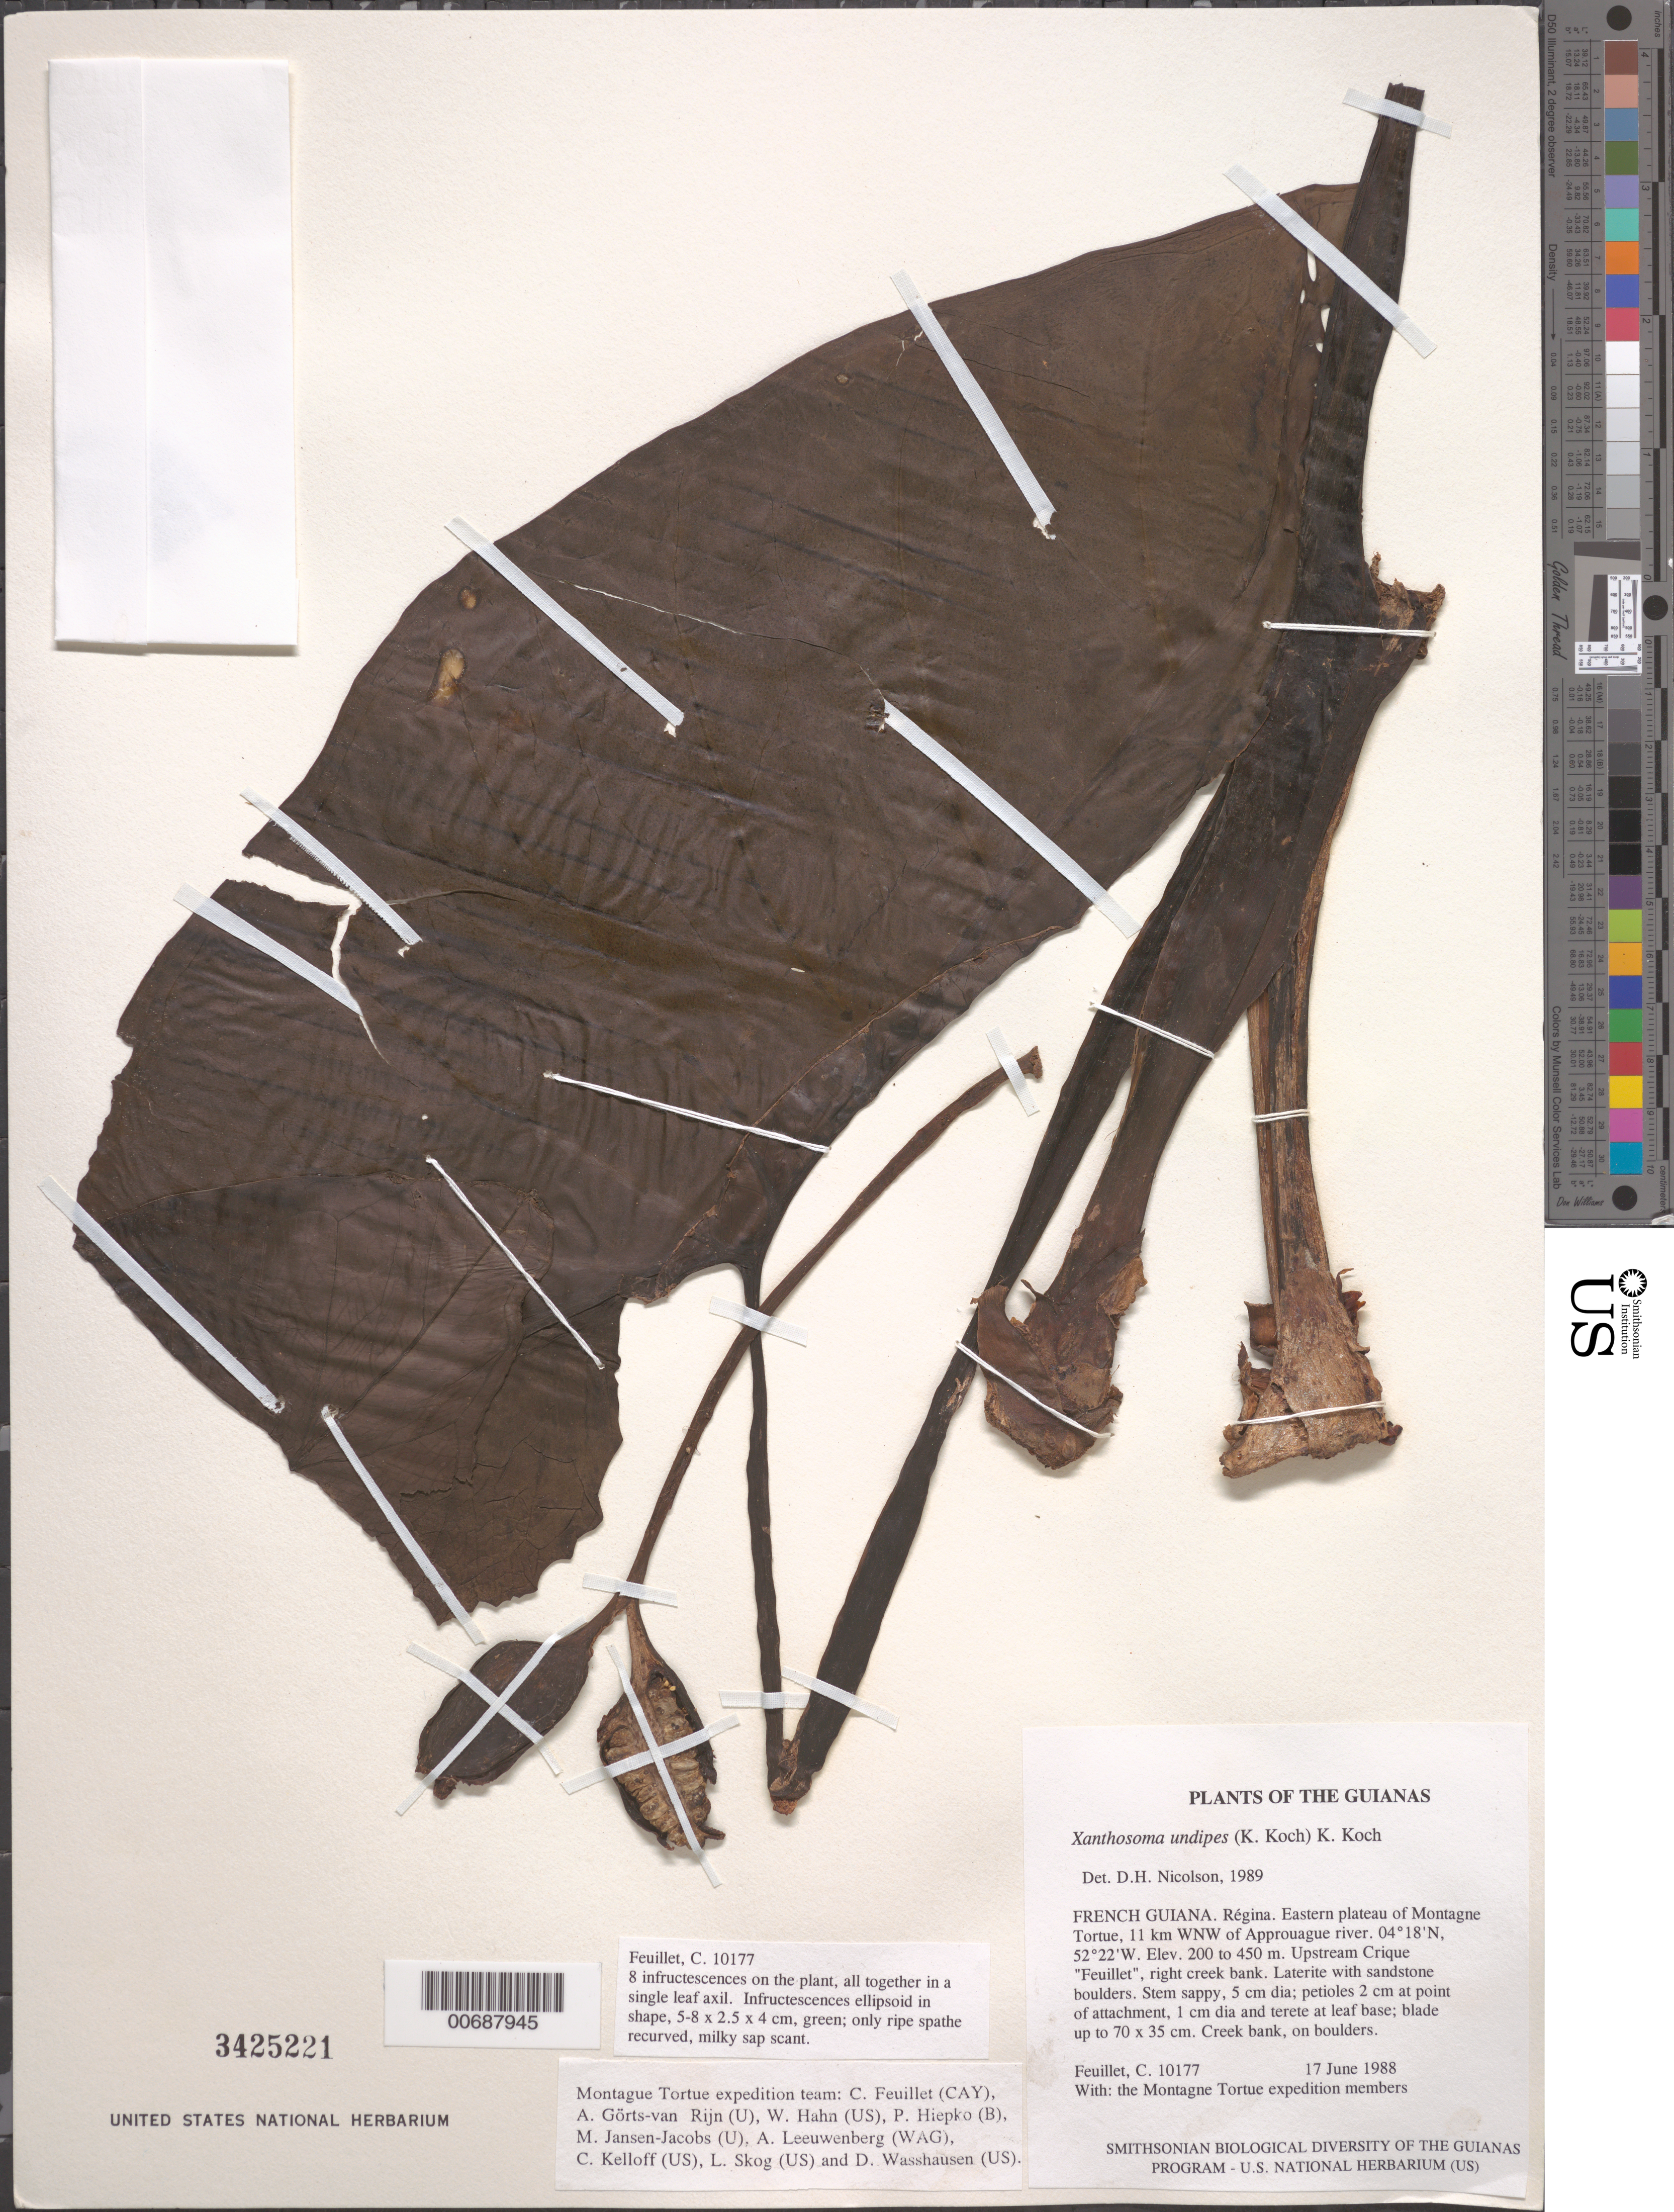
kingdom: Plantae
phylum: Tracheophyta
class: Liliopsida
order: Alismatales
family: Araceae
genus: Xanthosoma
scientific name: Xanthosoma undipes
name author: (K. Koch & C.D. Bouché) K. Koch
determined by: Nicolson, Dan H.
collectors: C. Feuillet & Montagne Torte Exped. members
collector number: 10177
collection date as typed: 17 June 1988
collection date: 1988-06-17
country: French Guiana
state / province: Cayenne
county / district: Regina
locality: Eastern plateau of Montagne Tortue, 11 km WNW of Approuague river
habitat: Upstream Crique "Feuillet", right creek bank. Laterite with sandstone boulders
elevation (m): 200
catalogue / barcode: US 3425221